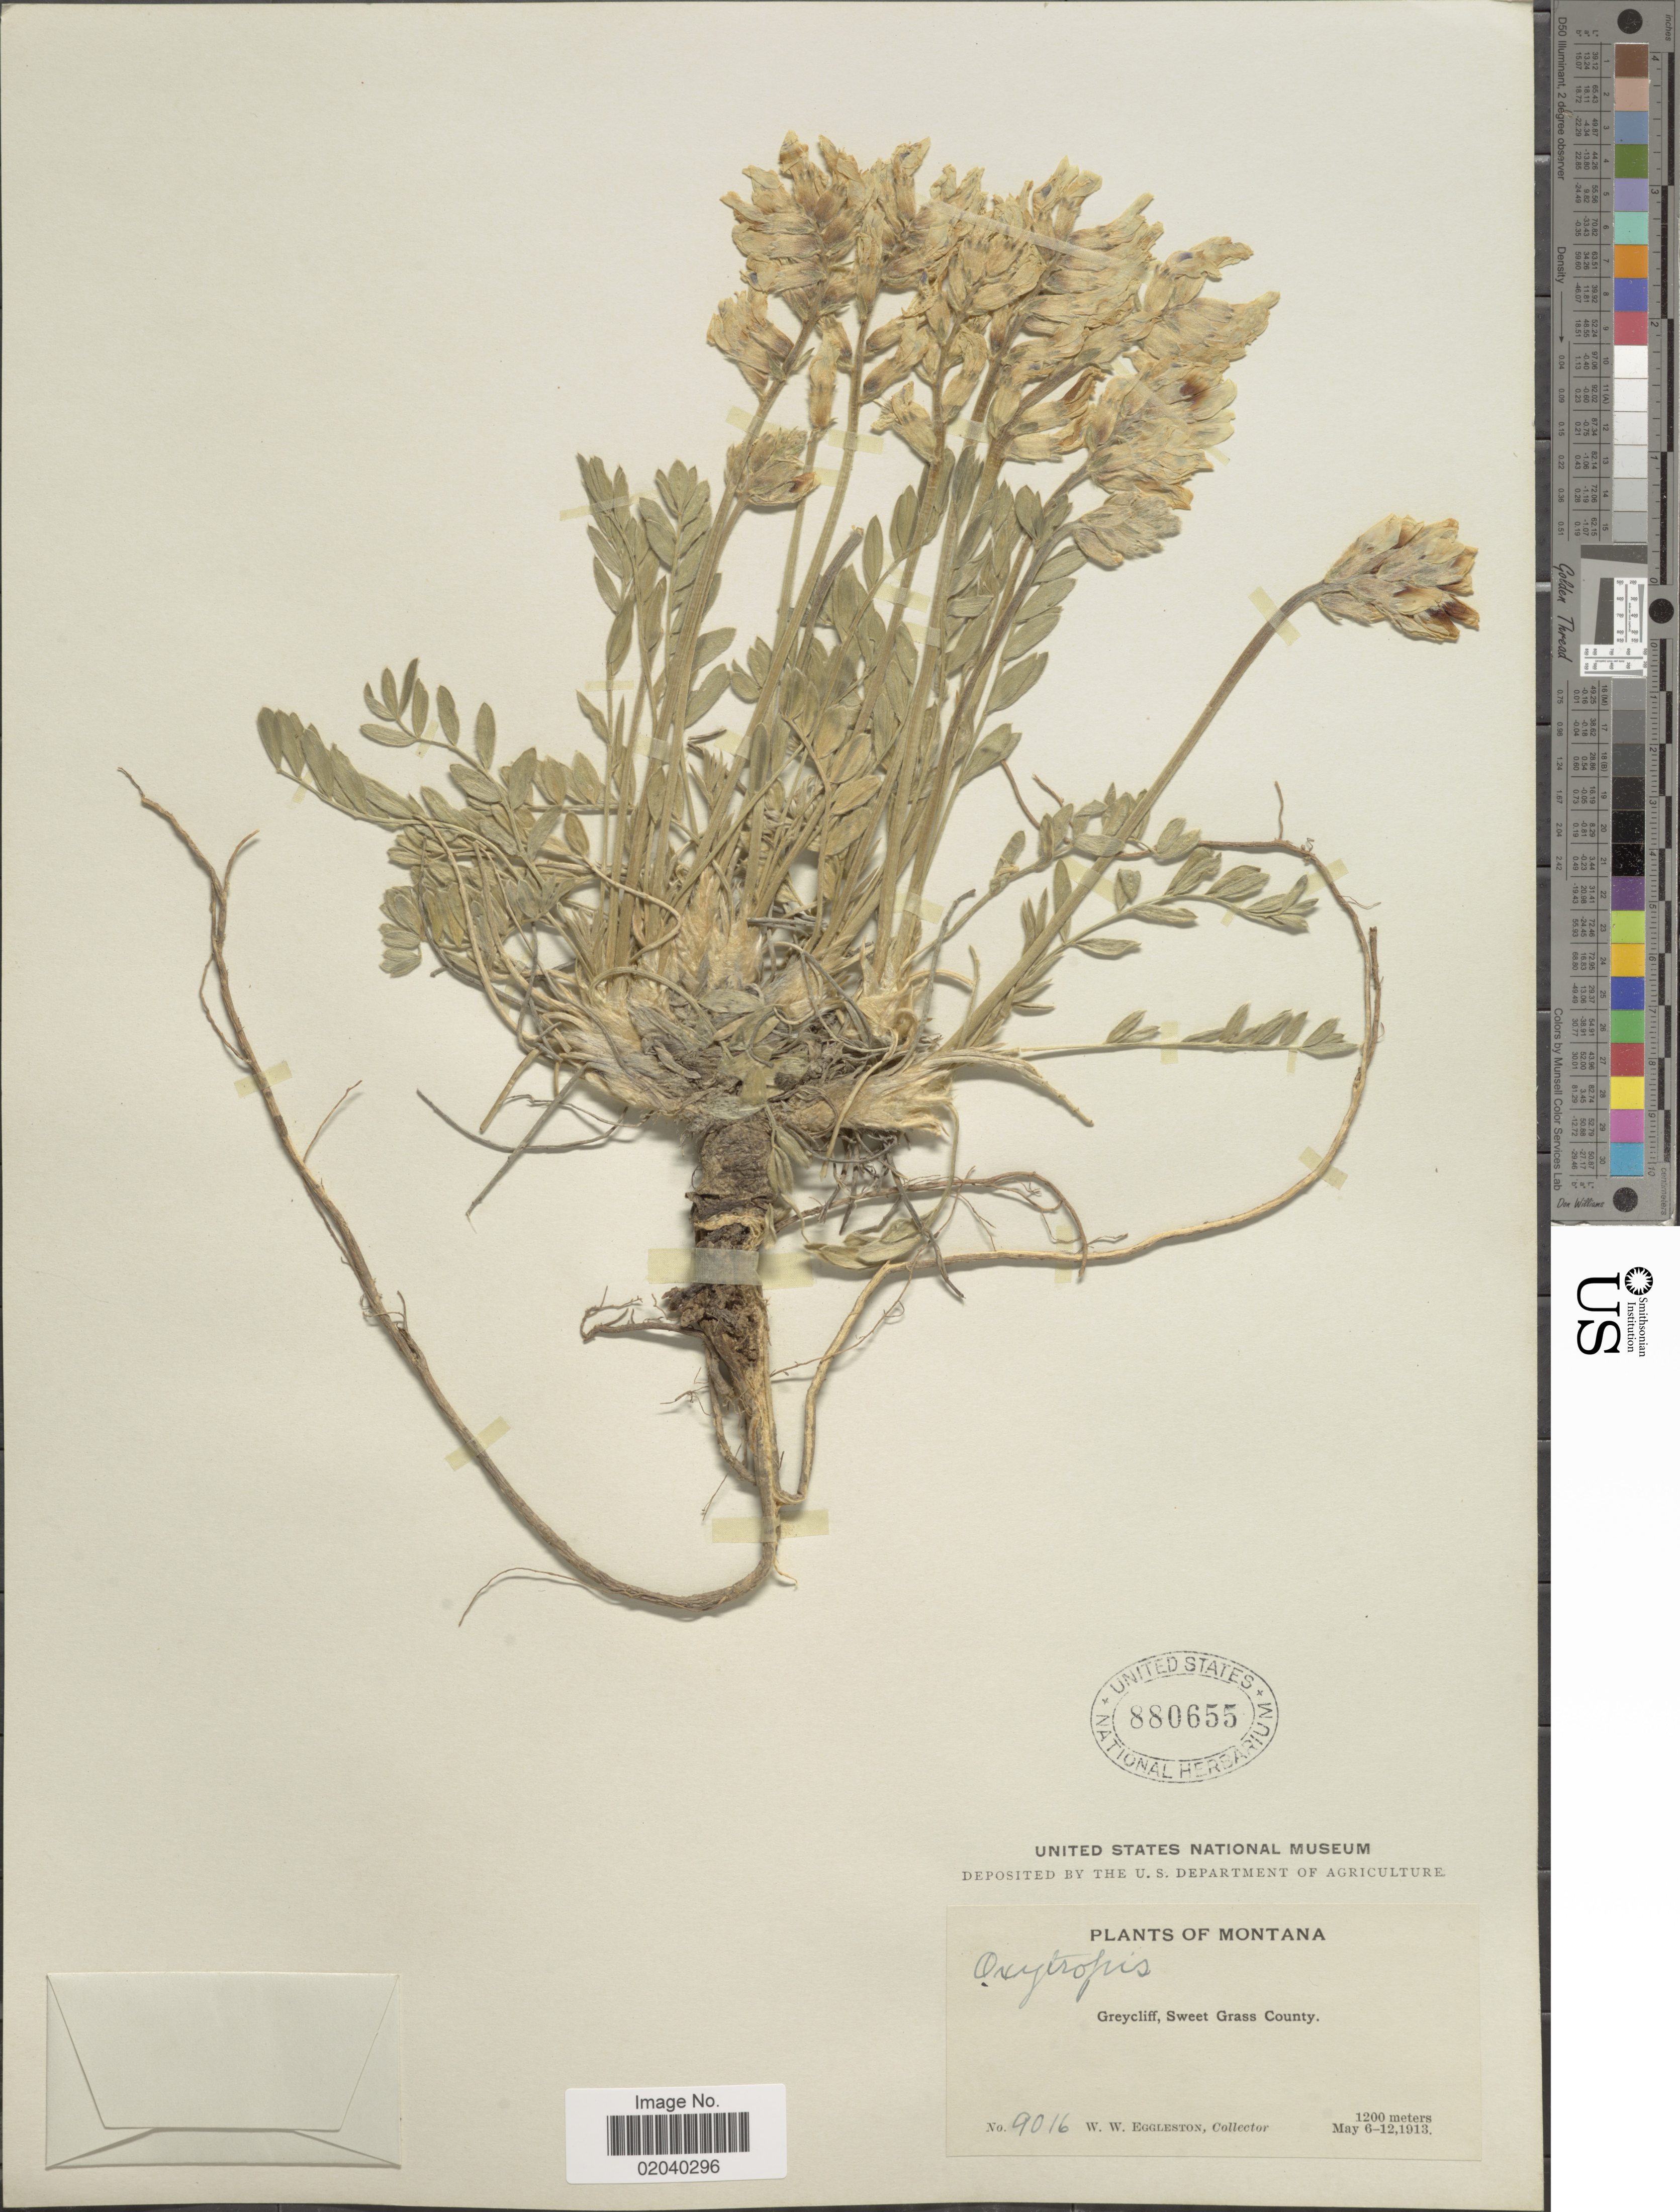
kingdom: Plantae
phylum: Tracheophyta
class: Magnoliopsida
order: Fabales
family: Fabaceae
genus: Oxytropis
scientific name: Oxytropis sericea var. sericea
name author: Nutt.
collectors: W. W. Eggleston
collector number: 9016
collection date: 1913-05-06/1913-05-12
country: United States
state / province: Montana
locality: Greycliff, Sweet Grass County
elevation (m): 1200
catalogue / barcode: US 880655